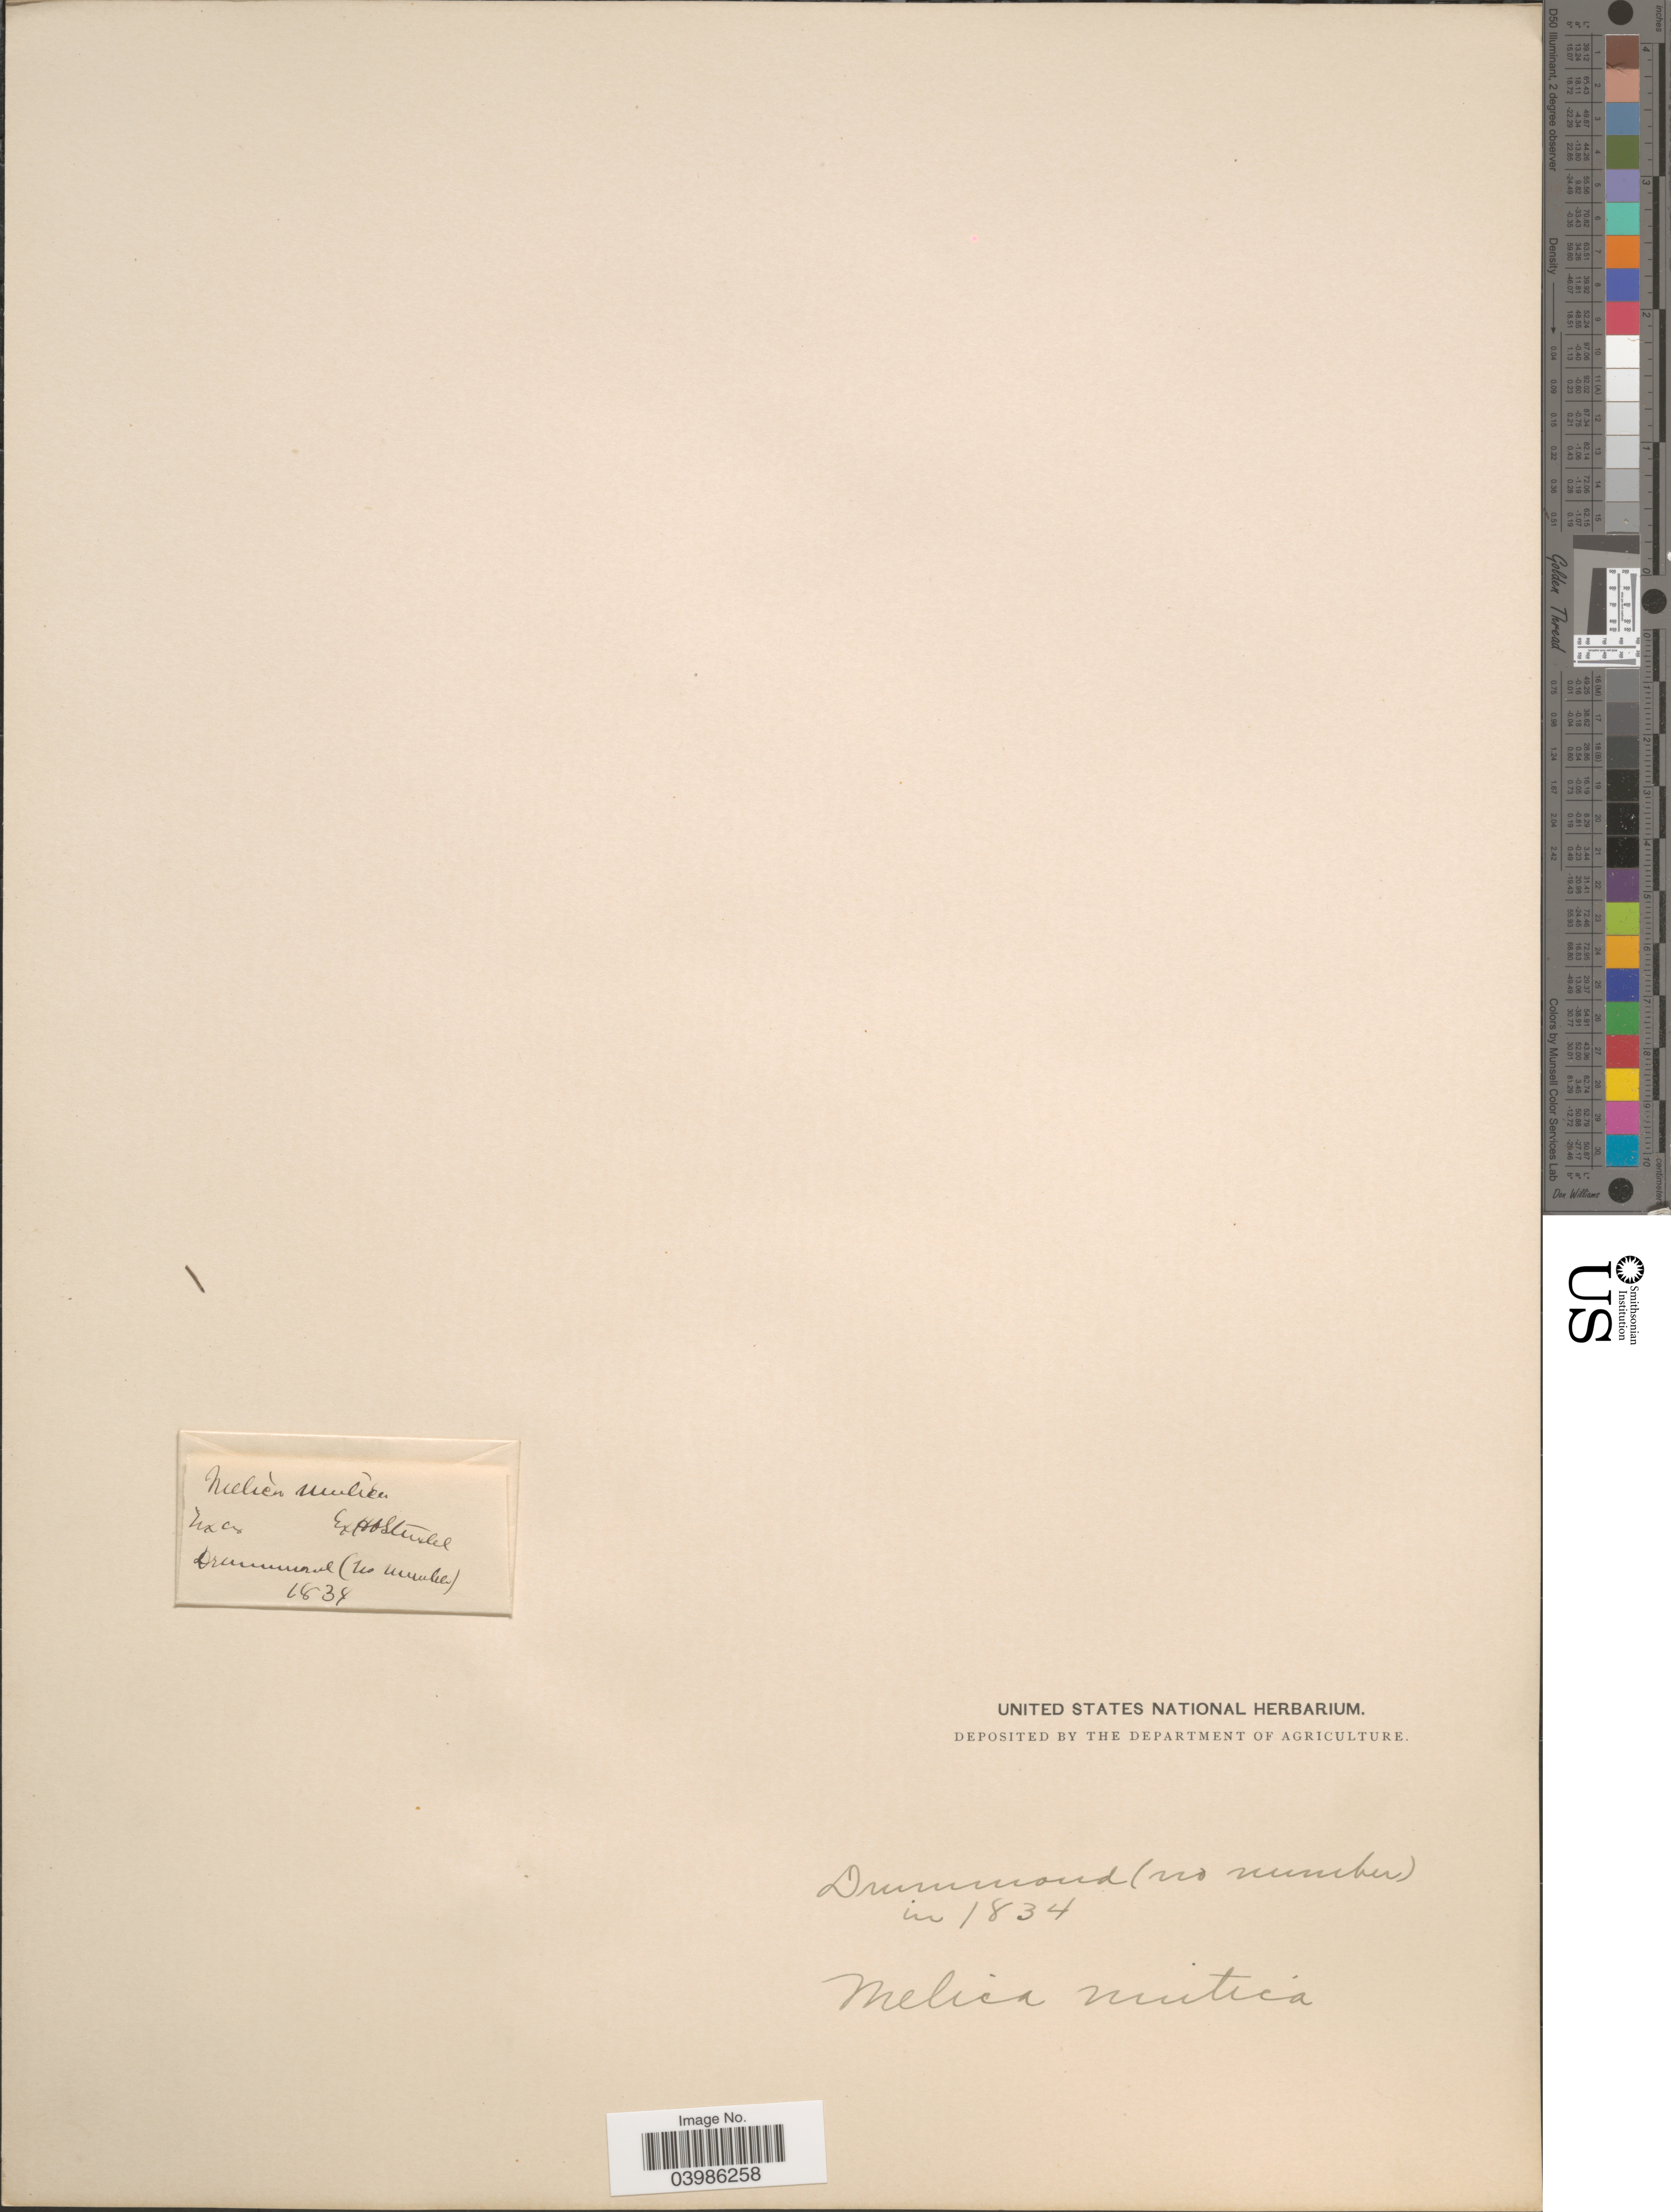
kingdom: Plantae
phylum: Tracheophyta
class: Liliopsida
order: Poales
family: Poaceae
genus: Melica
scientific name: Melica mutica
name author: Walter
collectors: -. Drummond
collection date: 1834